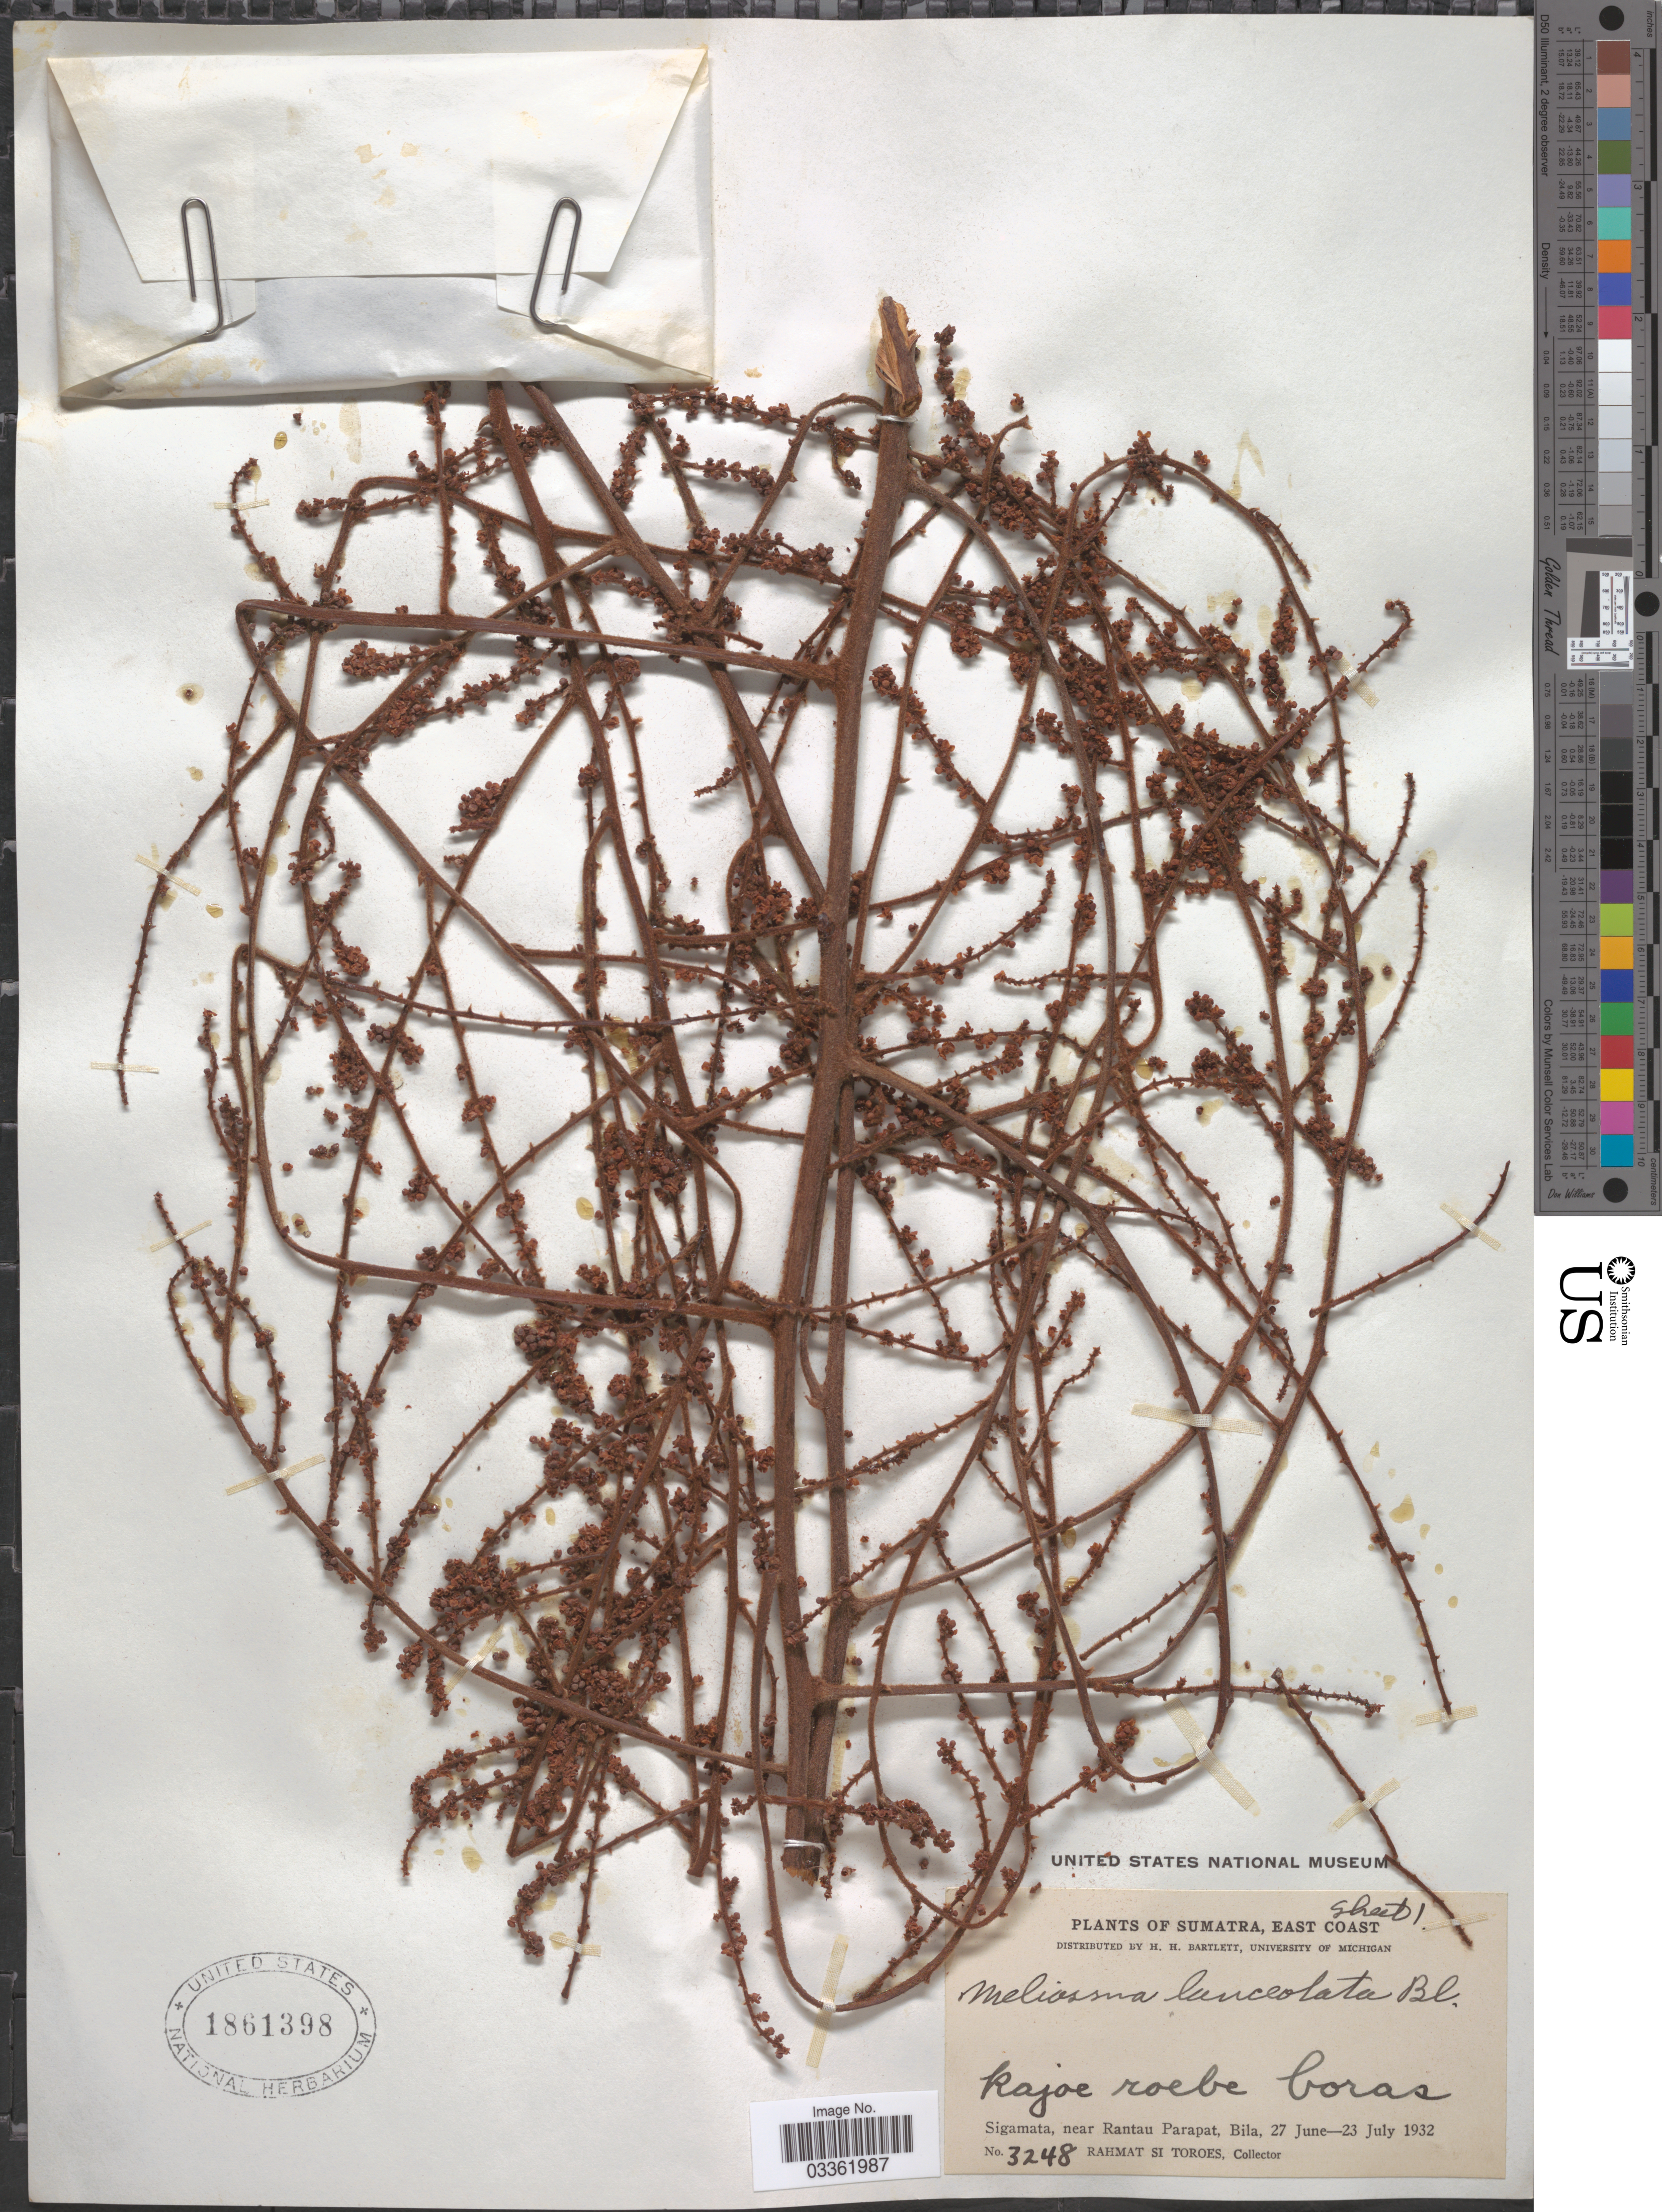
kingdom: Plantae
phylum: Tracheophyta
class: Magnoliopsida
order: Proteales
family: Sabiaceae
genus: Meliosma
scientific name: Meliosma lanceolata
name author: Blume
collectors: Rahmat Si Boeea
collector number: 3248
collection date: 1932-06-27/1932-07-23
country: Indonesia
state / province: Sumatra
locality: East Coast. Sigamata, near Rantau Parapat, Bila.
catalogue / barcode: US 1861398